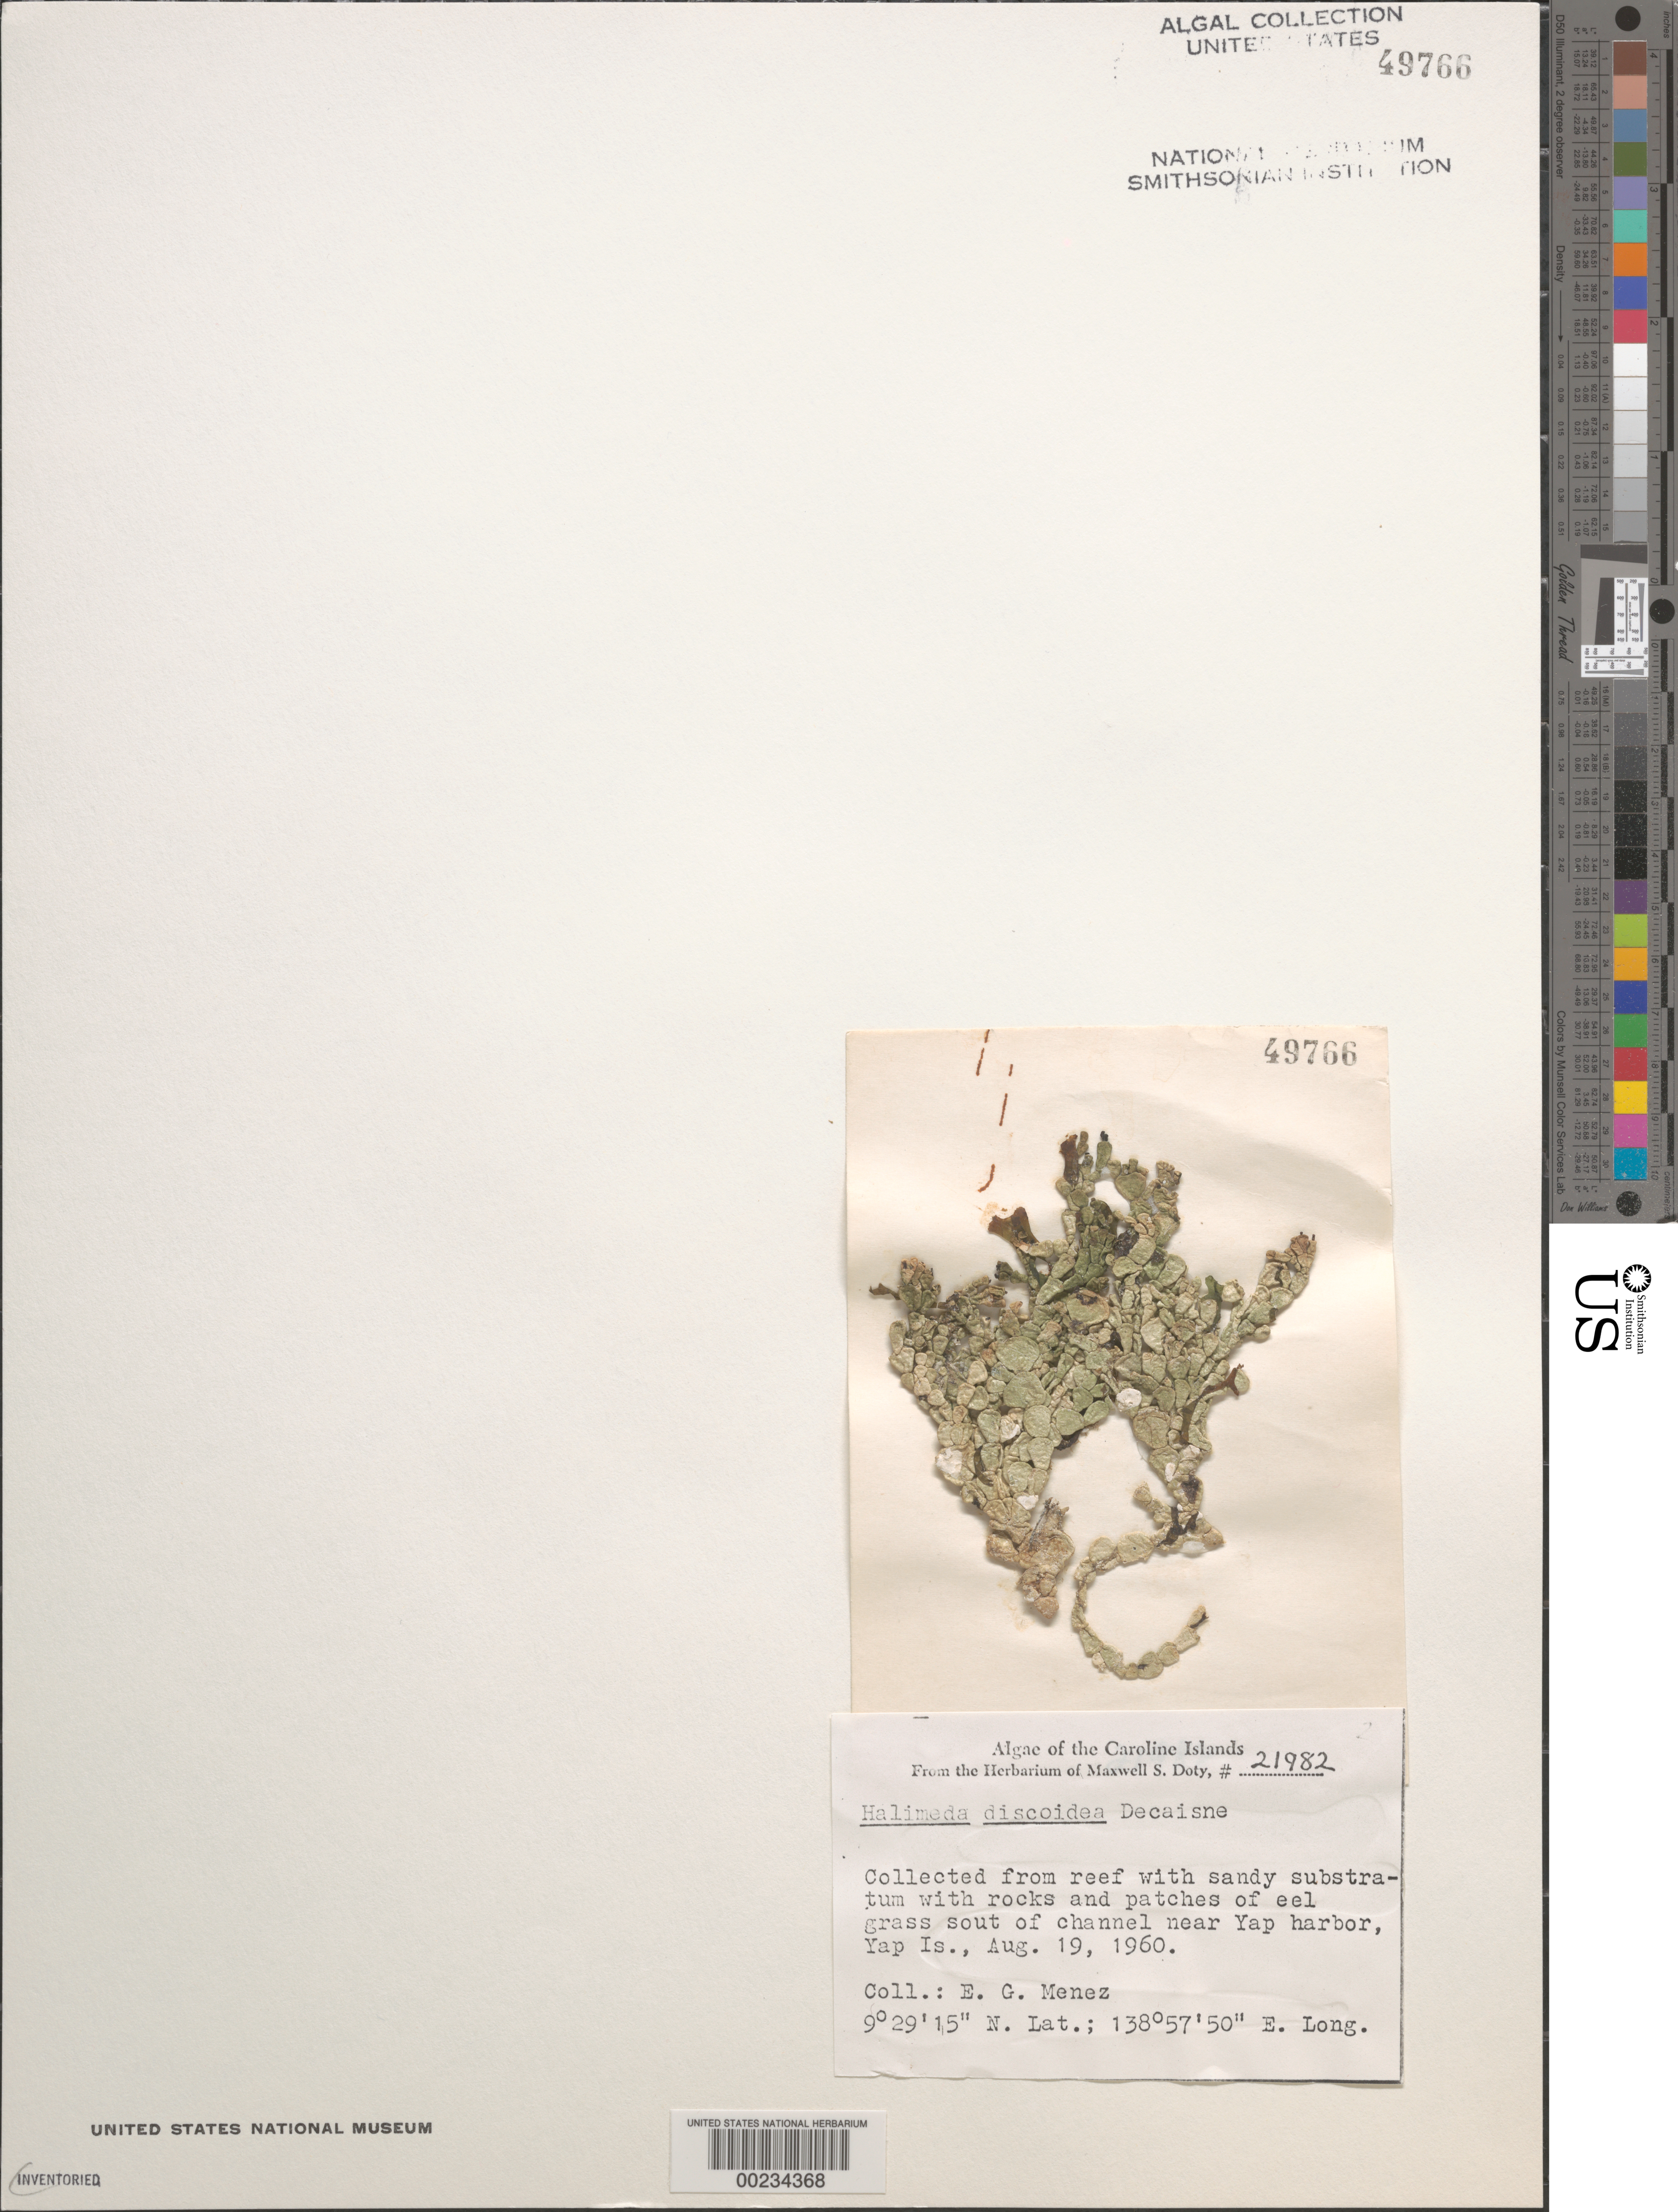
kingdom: Plantae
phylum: Chlorophyta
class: Ulvophyceae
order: Bryopsidales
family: Halimedaceae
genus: Halimeda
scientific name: Halimeda discoidea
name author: Decne.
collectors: Meñez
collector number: MSD 21982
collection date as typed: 19 Aug 1960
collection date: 1960-08-19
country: Micronesia, Federated States of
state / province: Yap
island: Yap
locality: Near Yap Harbor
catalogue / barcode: US 49766